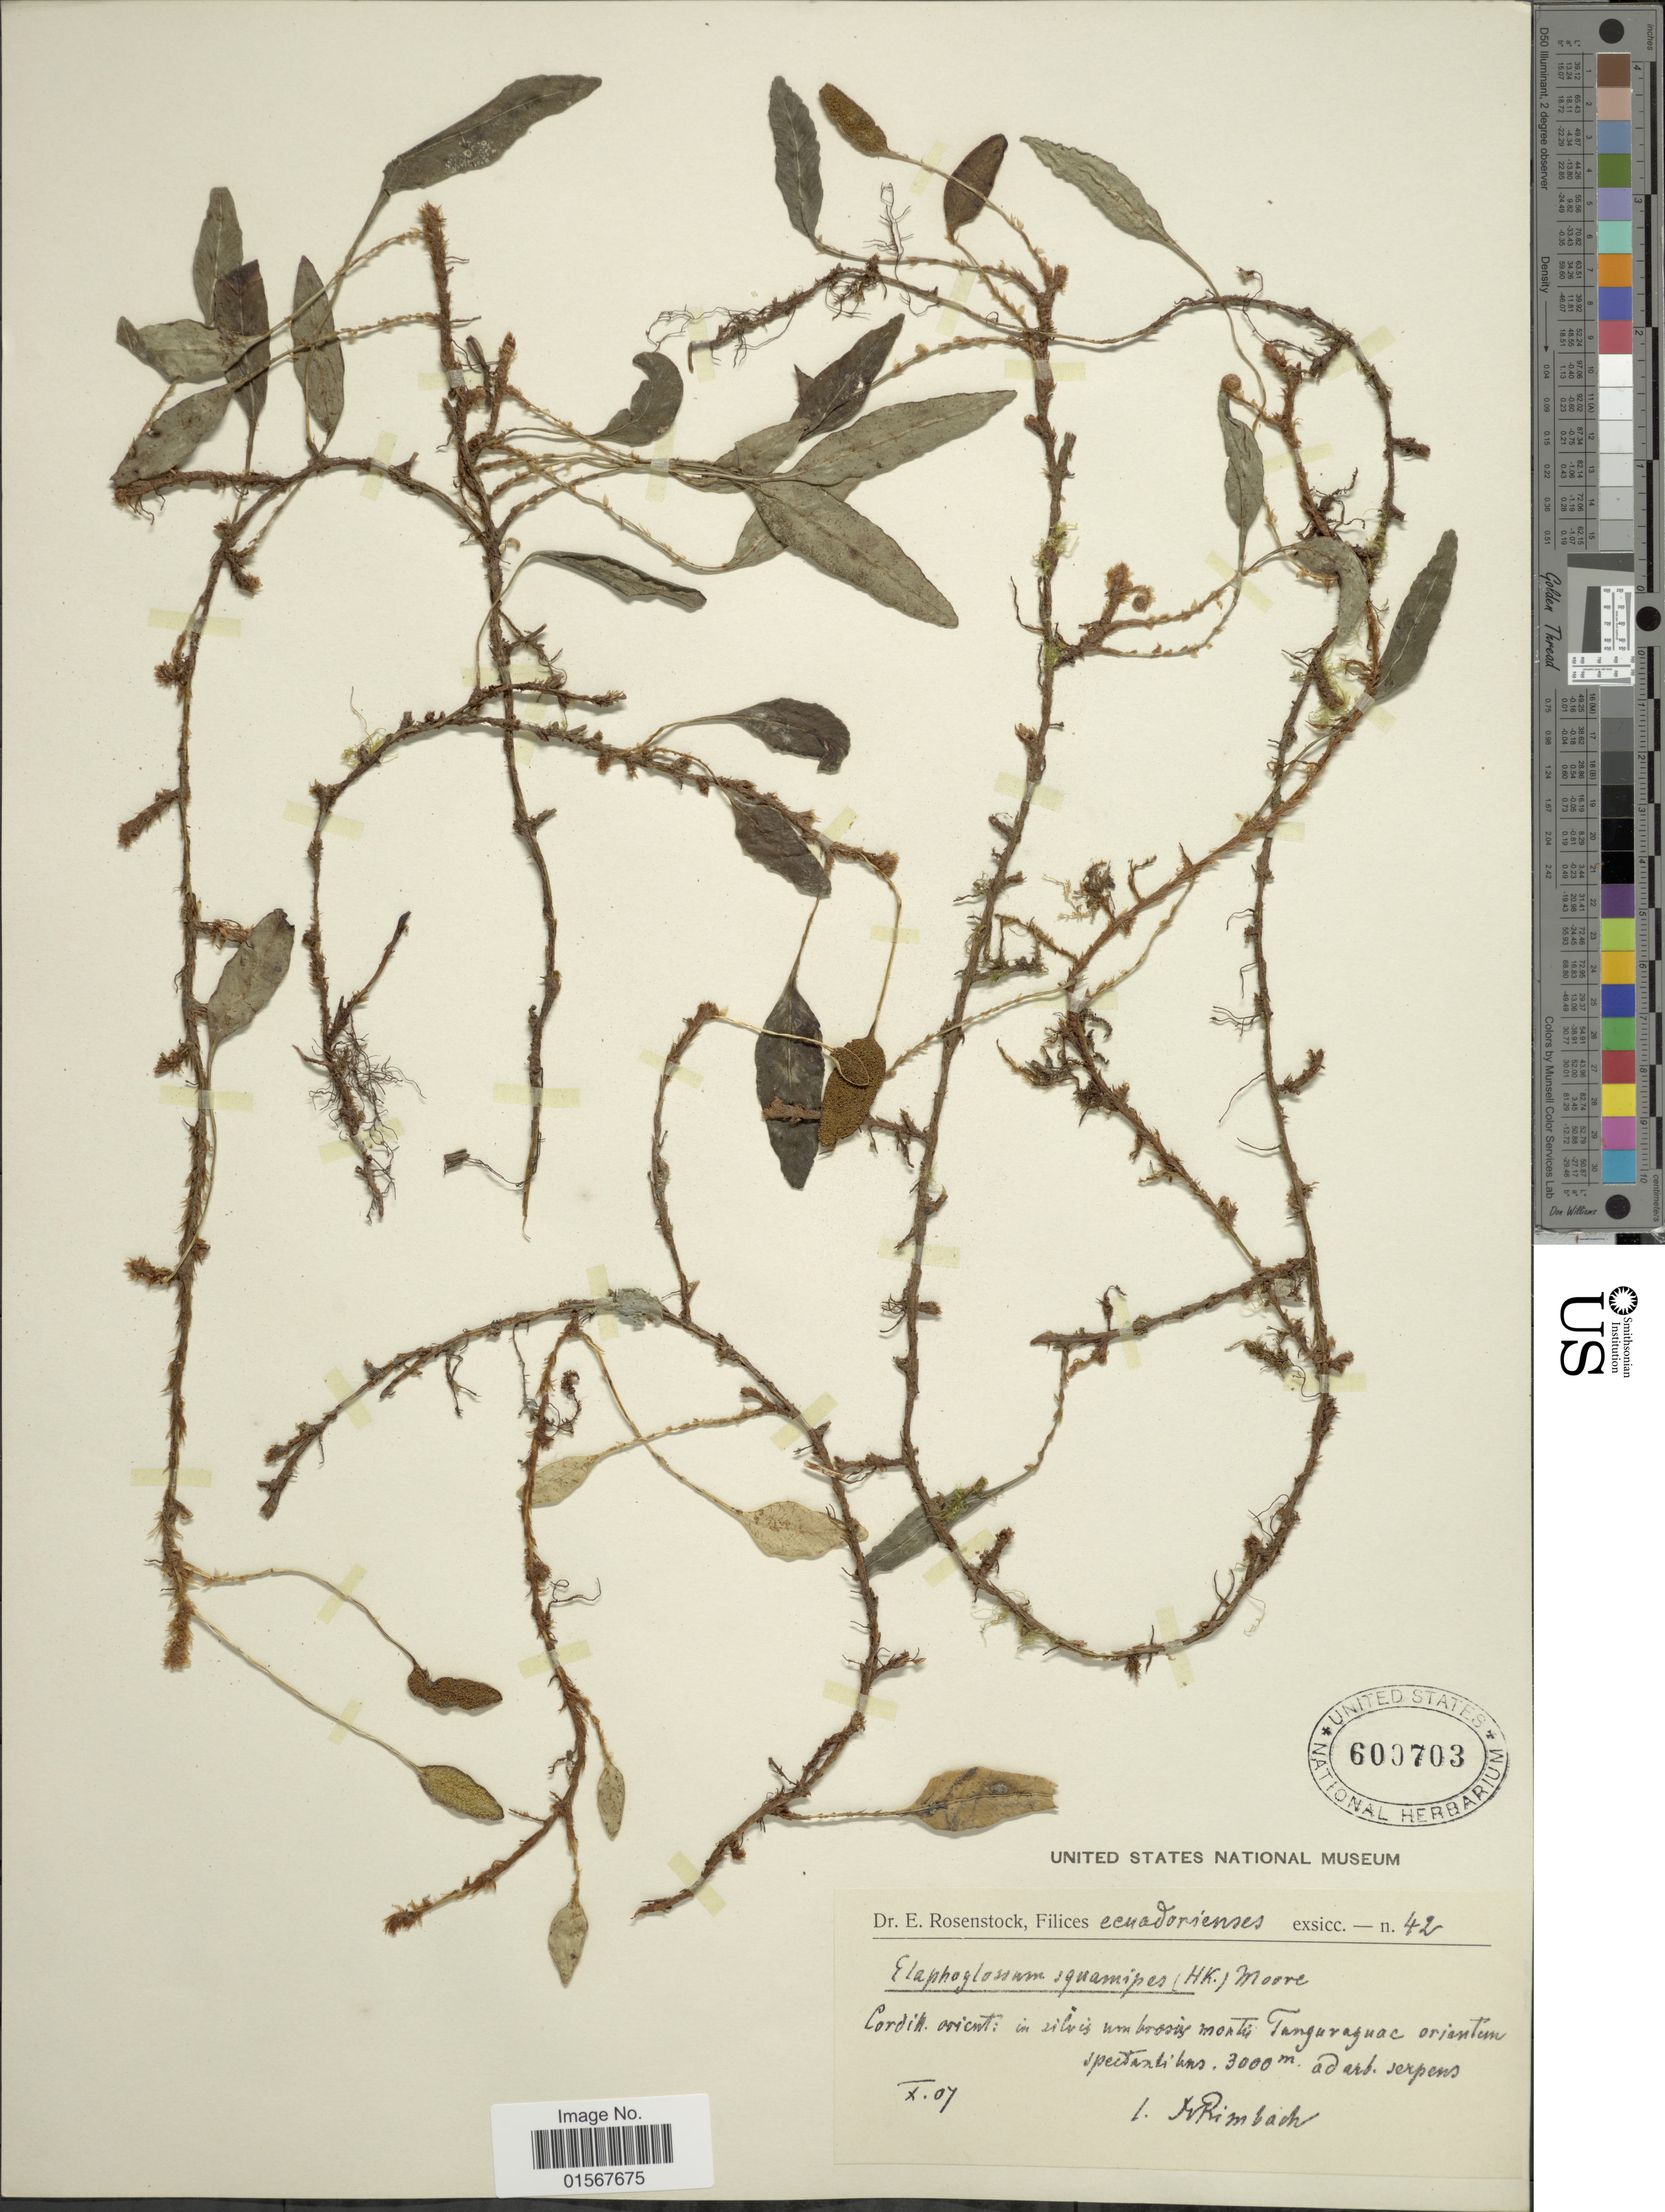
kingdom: Plantae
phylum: Tracheophyta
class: Polypodiopsida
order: Polypodiales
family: Dryopteridaceae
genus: Elaphoglossum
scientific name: Elaphoglossum squamipes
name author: (Hook.) T. Moore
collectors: A. Rimbach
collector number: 42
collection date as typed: Transcribed d/m/y: /10/7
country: Ecuador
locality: Cordill. orient: in silvis umbrosis montis Tanguraguac orientem spectantibus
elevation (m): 3000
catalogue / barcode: US 600703